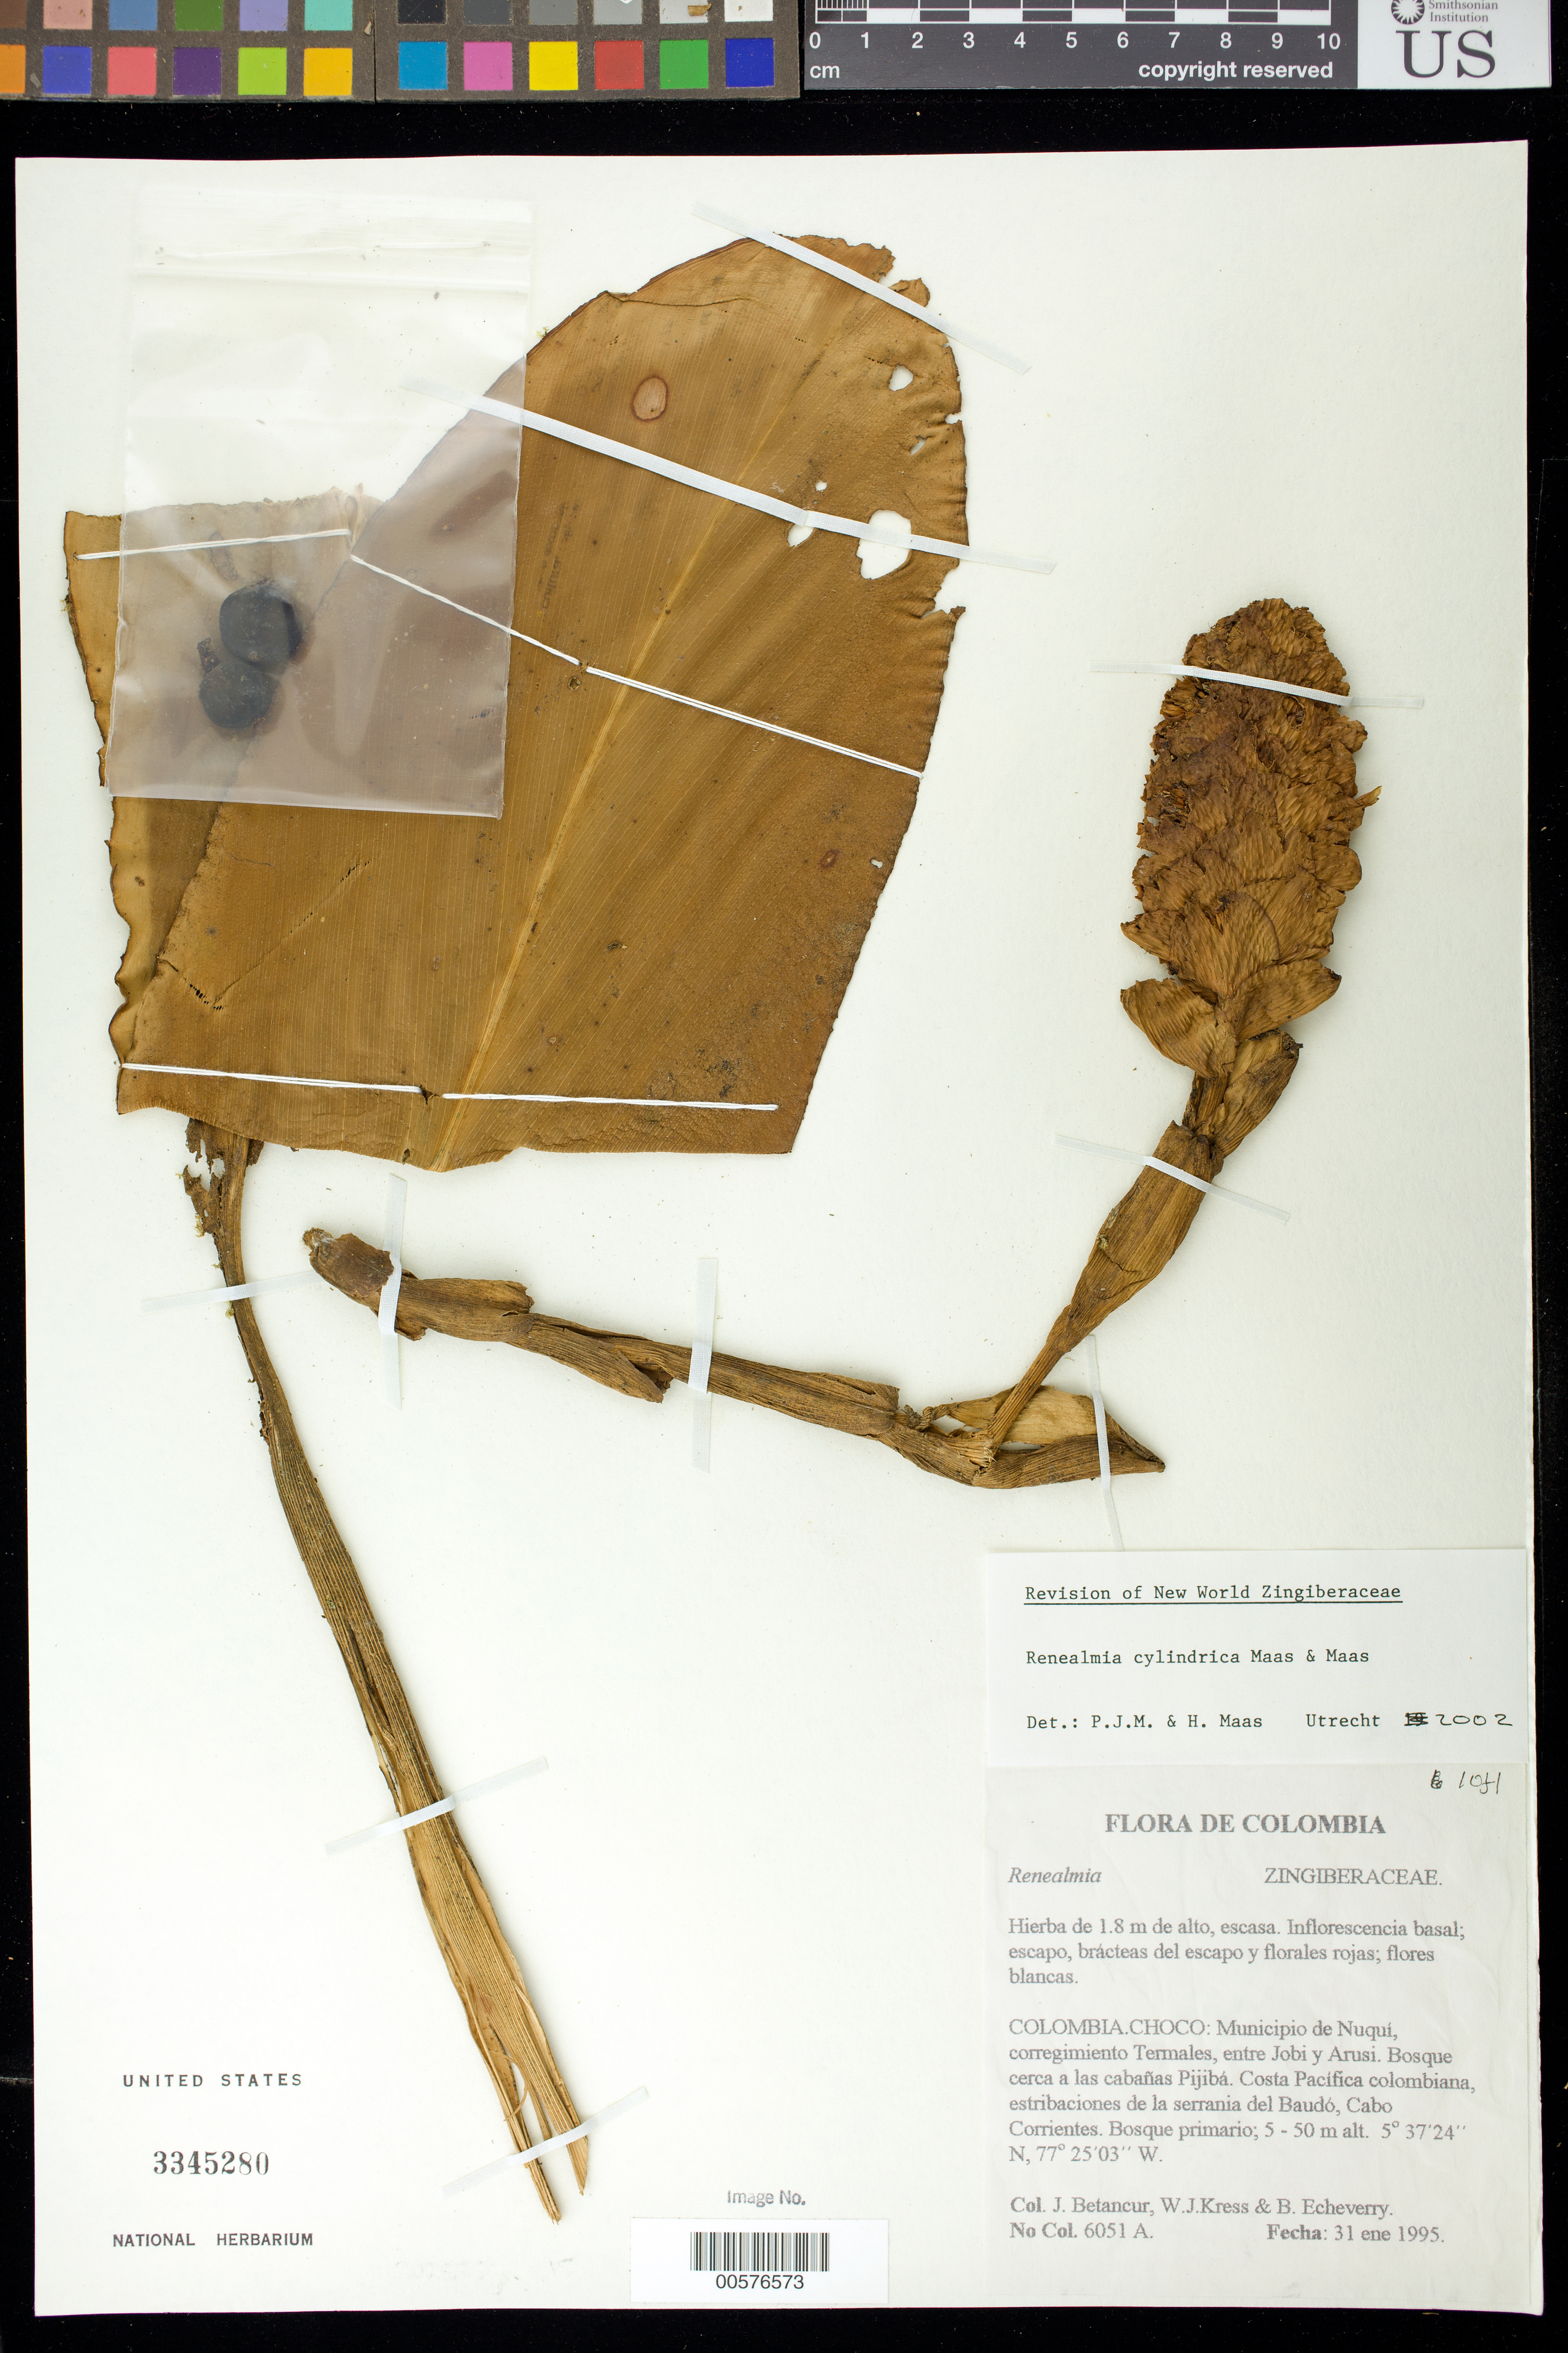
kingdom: Plantae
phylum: Tracheophyta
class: Liliopsida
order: Zingiberales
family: Zingiberaceae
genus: Renealmia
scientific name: Renealmia cylindrica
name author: Mass & H. Maas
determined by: Maas, P. J.; Maas van de Kamer, H.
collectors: J. C. Betancur, W. J. Kress & B. Echeverry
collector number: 6051A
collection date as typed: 31 Jan 1995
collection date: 1995-01-31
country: Colombia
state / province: Chocó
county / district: Nuqui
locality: Corregimiento Termales, entre Jobi y Arusi. Bosque cerca a las cabanas Pijiba, Costa Pacifica colombiana, estribaciones de la serrania del Baudo, Cabo Corrientes. Bosque primario.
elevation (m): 5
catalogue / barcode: US 3345280